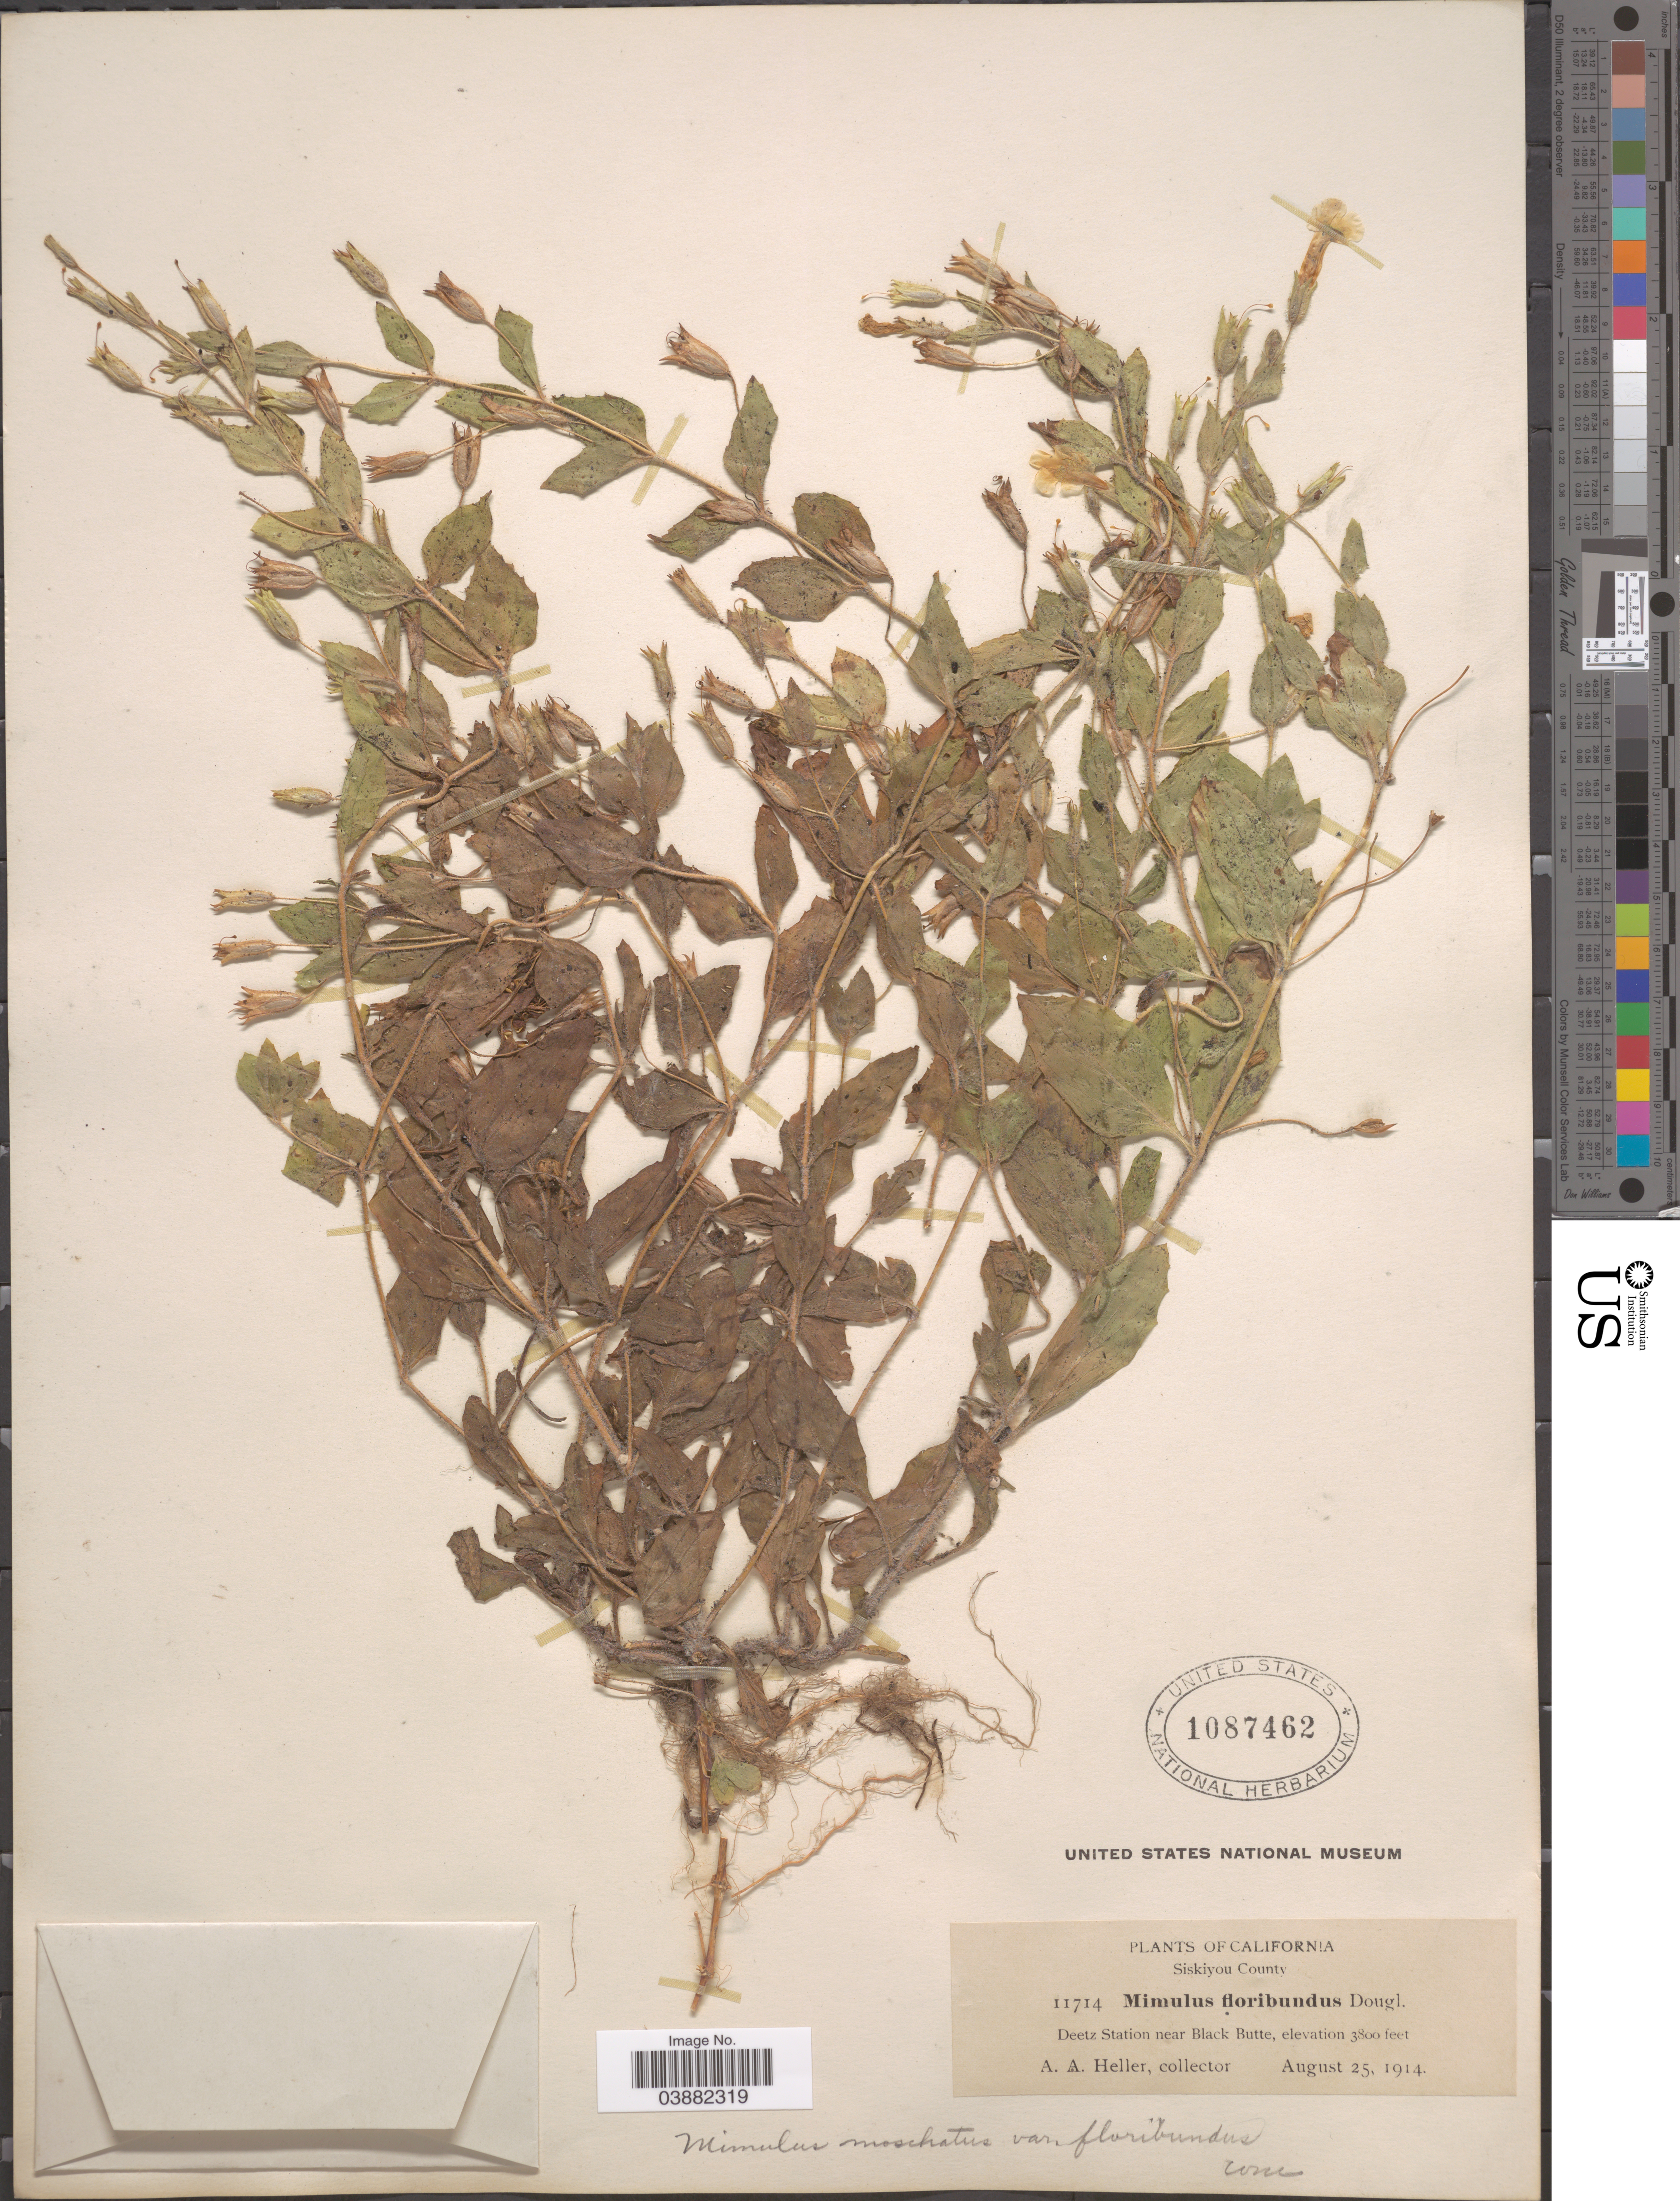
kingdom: Plantae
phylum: Tracheophyta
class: Magnoliopsida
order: Lamiales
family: Phrymaceae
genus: Mimulus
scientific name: Mimulus moschatus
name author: Douglas ex Lindl.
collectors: A. A. Heller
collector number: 11714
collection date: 1914-08-25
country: United States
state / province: California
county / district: Siskiyou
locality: Siskiyou County. Deetz Station near Black Butte.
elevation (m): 1158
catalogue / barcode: US 1087462